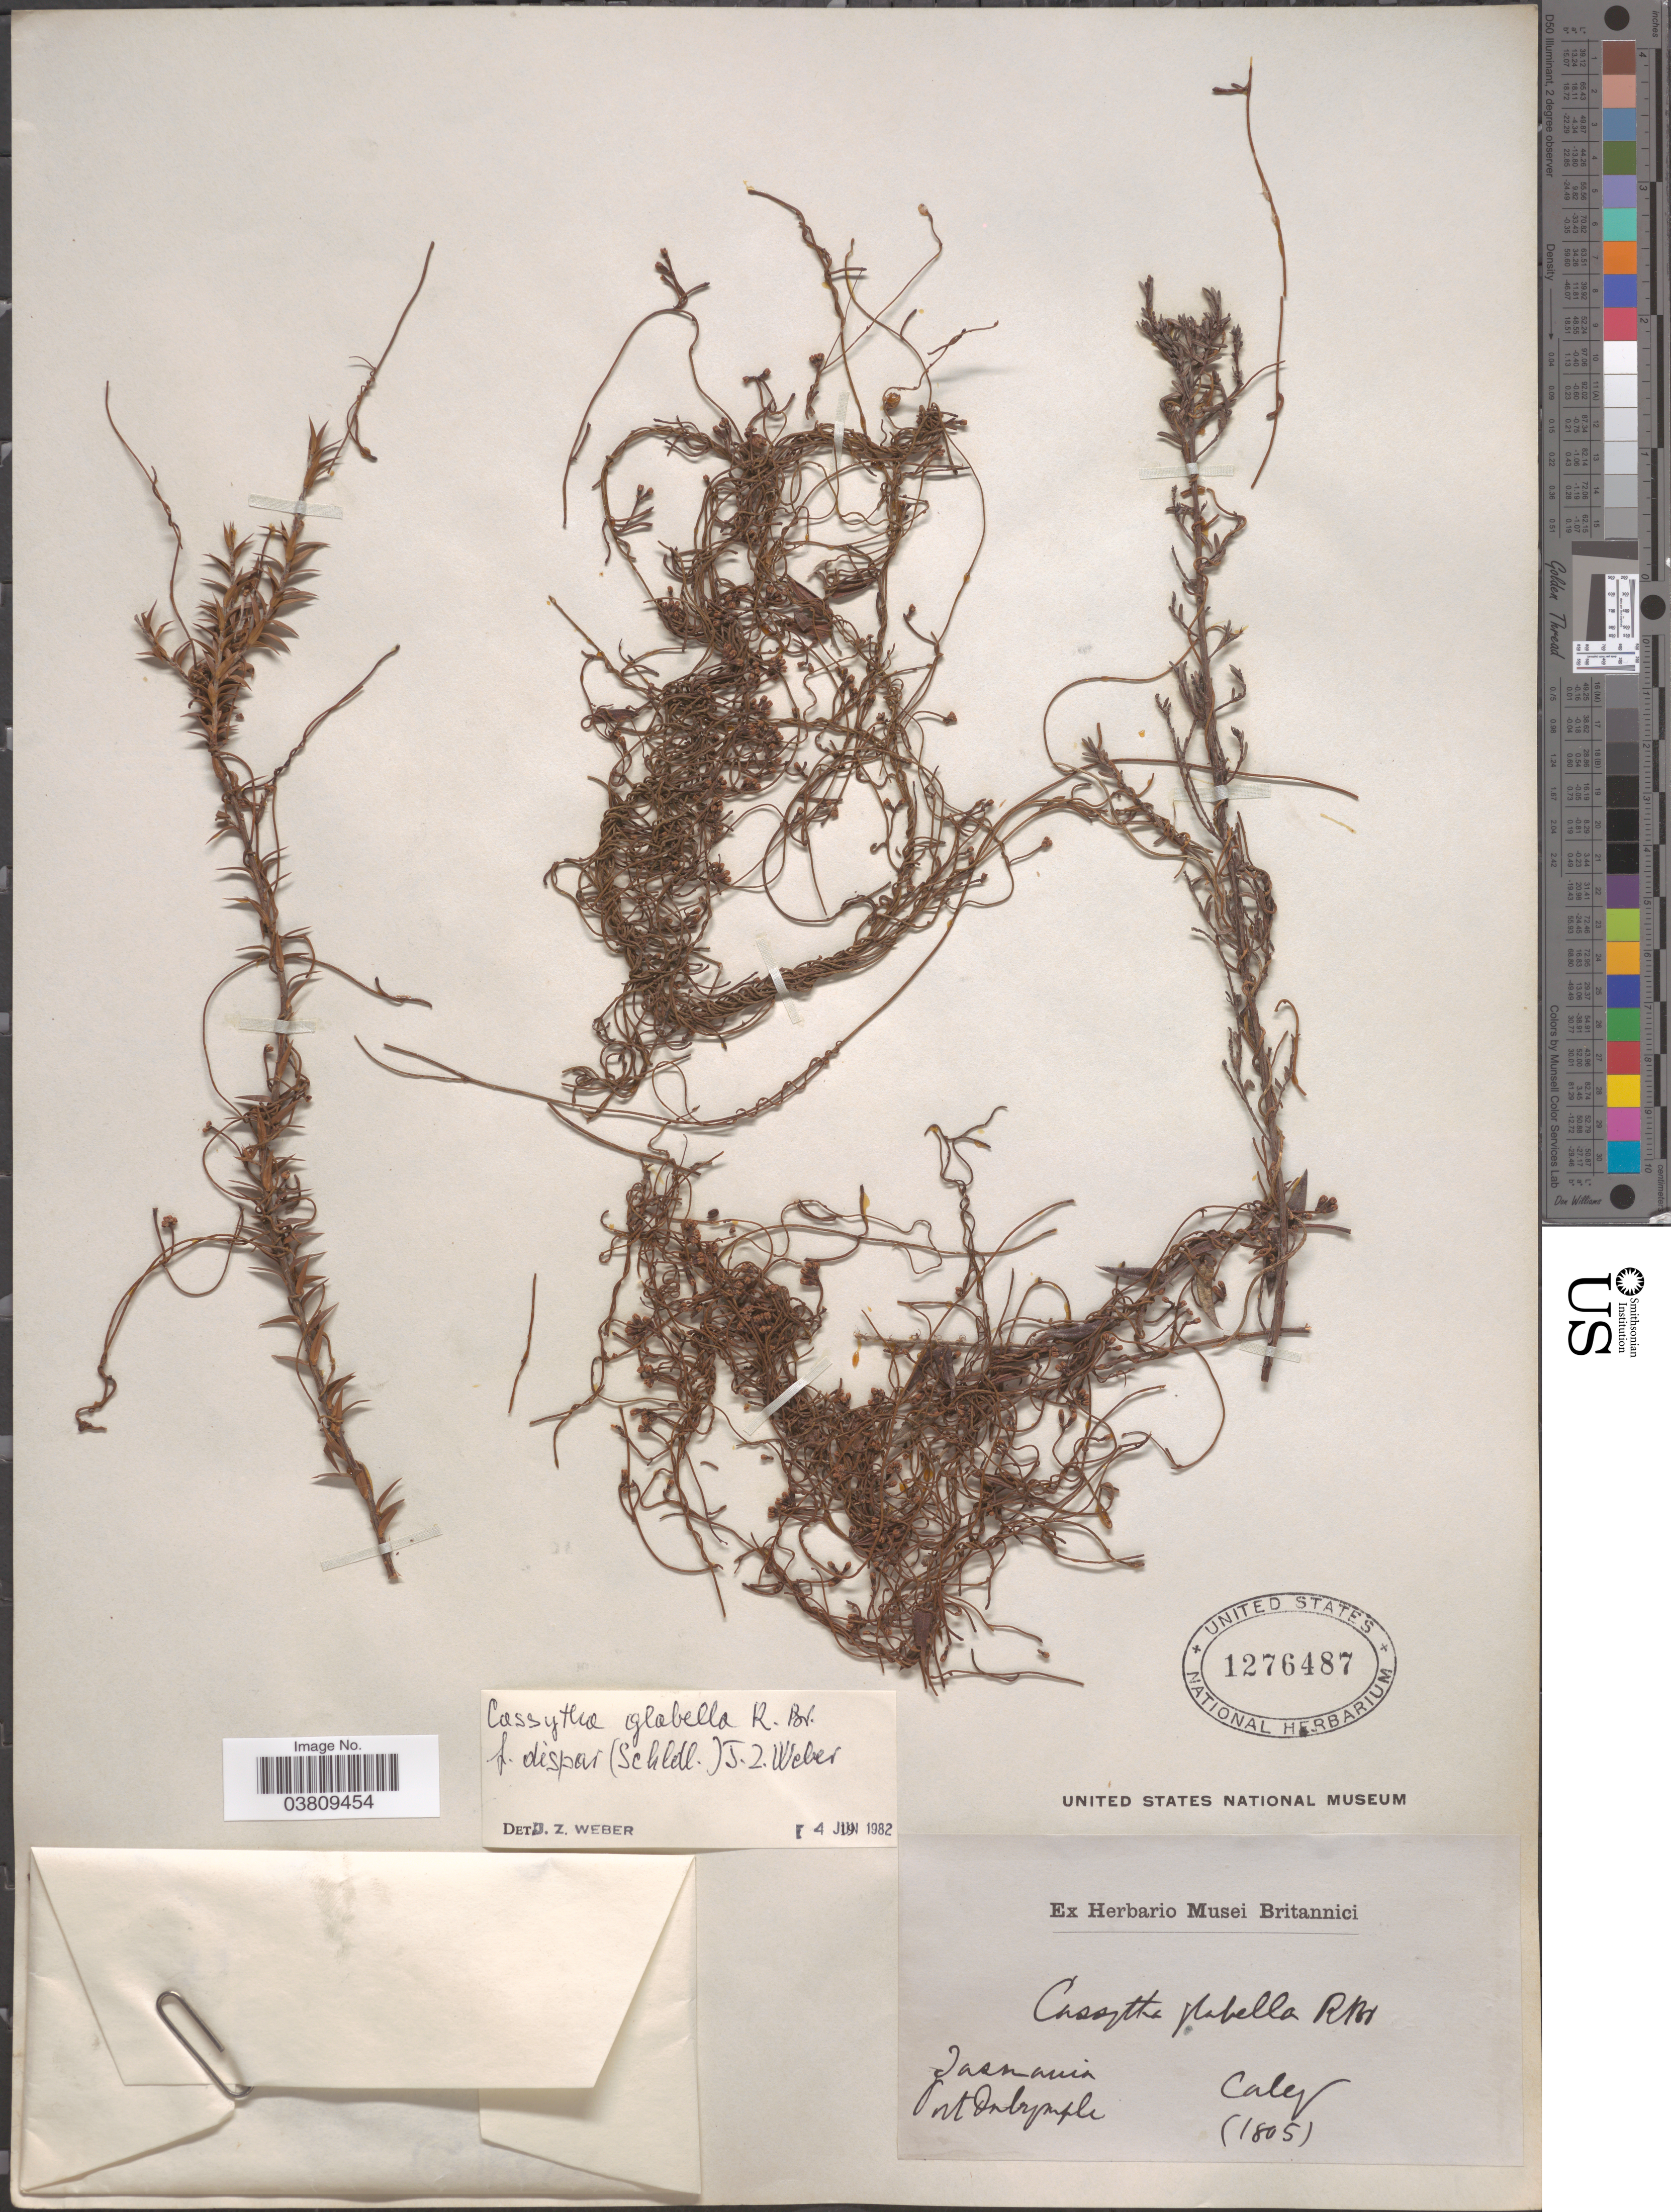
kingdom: Plantae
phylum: Tracheophyta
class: Magnoliopsida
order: Laurales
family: Lauraceae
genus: Cassytha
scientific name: Cassytha glabella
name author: R. Br.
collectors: -. Caly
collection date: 1805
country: Australia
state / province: Tasmania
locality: Port Dalrymple.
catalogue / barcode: US 1276487